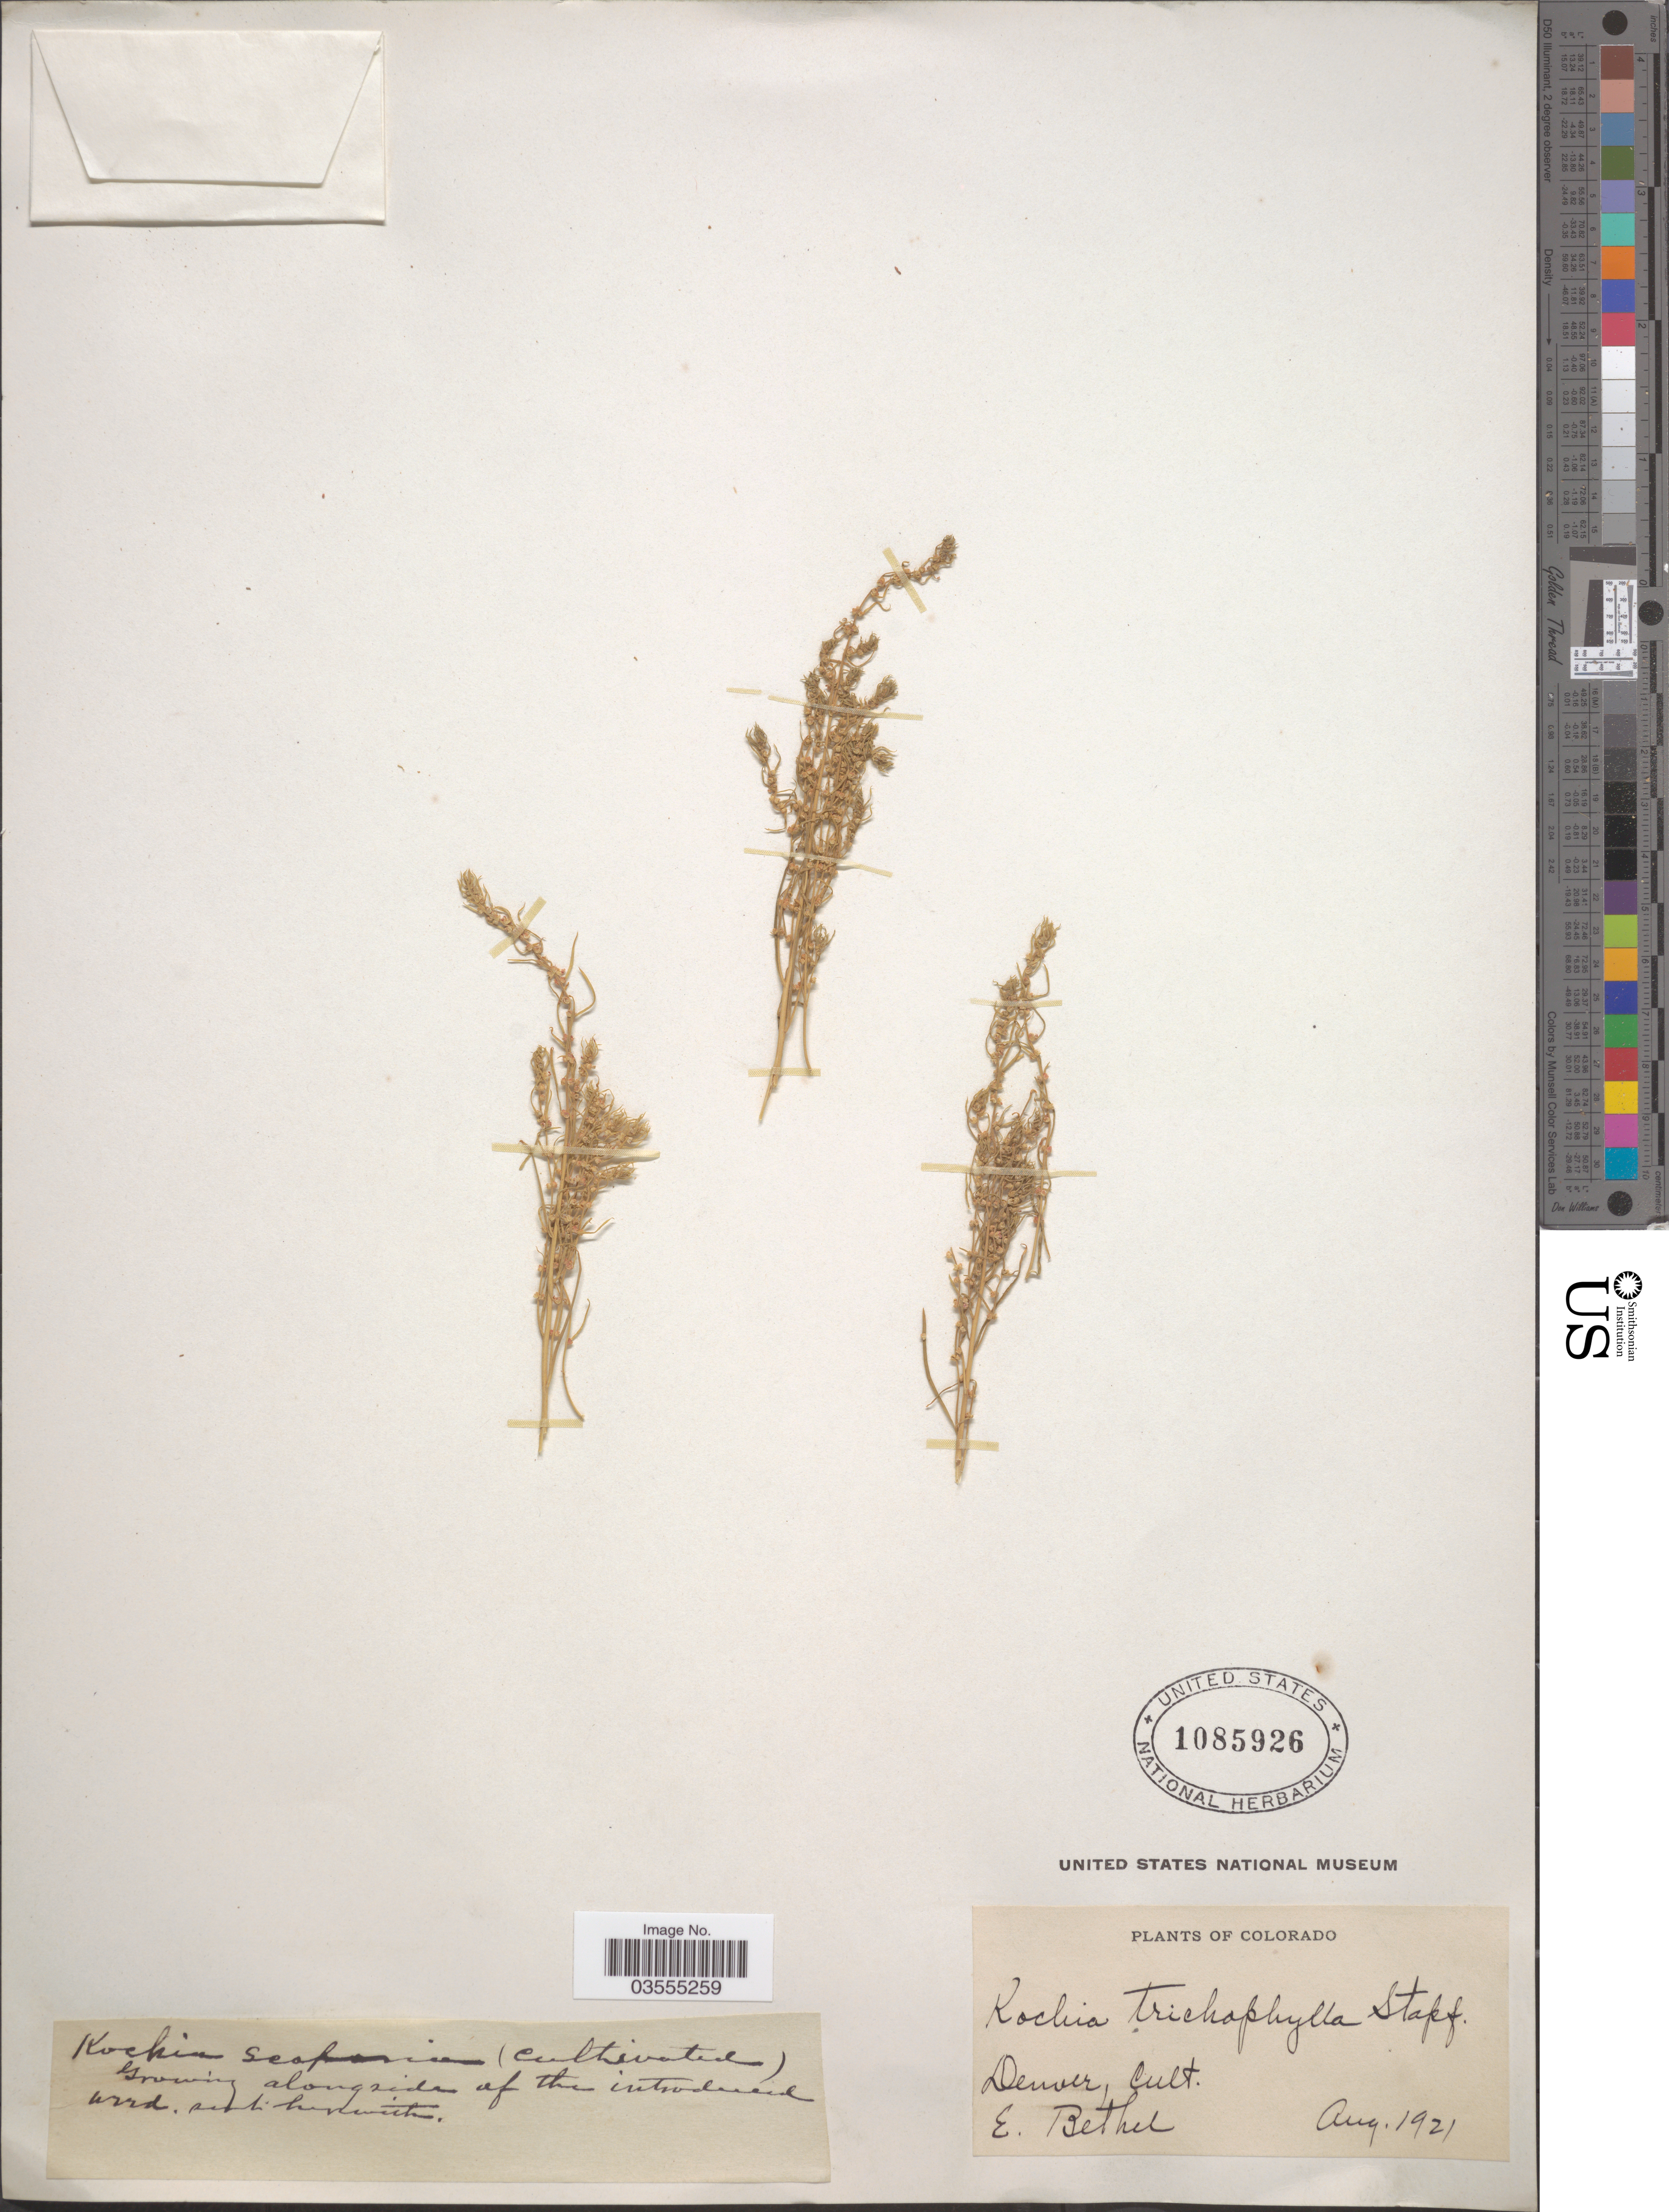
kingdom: Plantae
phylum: Tracheophyta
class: Magnoliopsida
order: Caryophyllales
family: Amaranthaceae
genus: Bassia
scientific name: Bassia scoparia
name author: (L.) Voss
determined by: Strong, Mark T., (BOT), Smithsonian Institution - National Museum of Natural History (UNITED STATES)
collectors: E. Bethel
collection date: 1921-08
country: United States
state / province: Colorado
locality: Denver.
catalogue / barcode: US 1085926